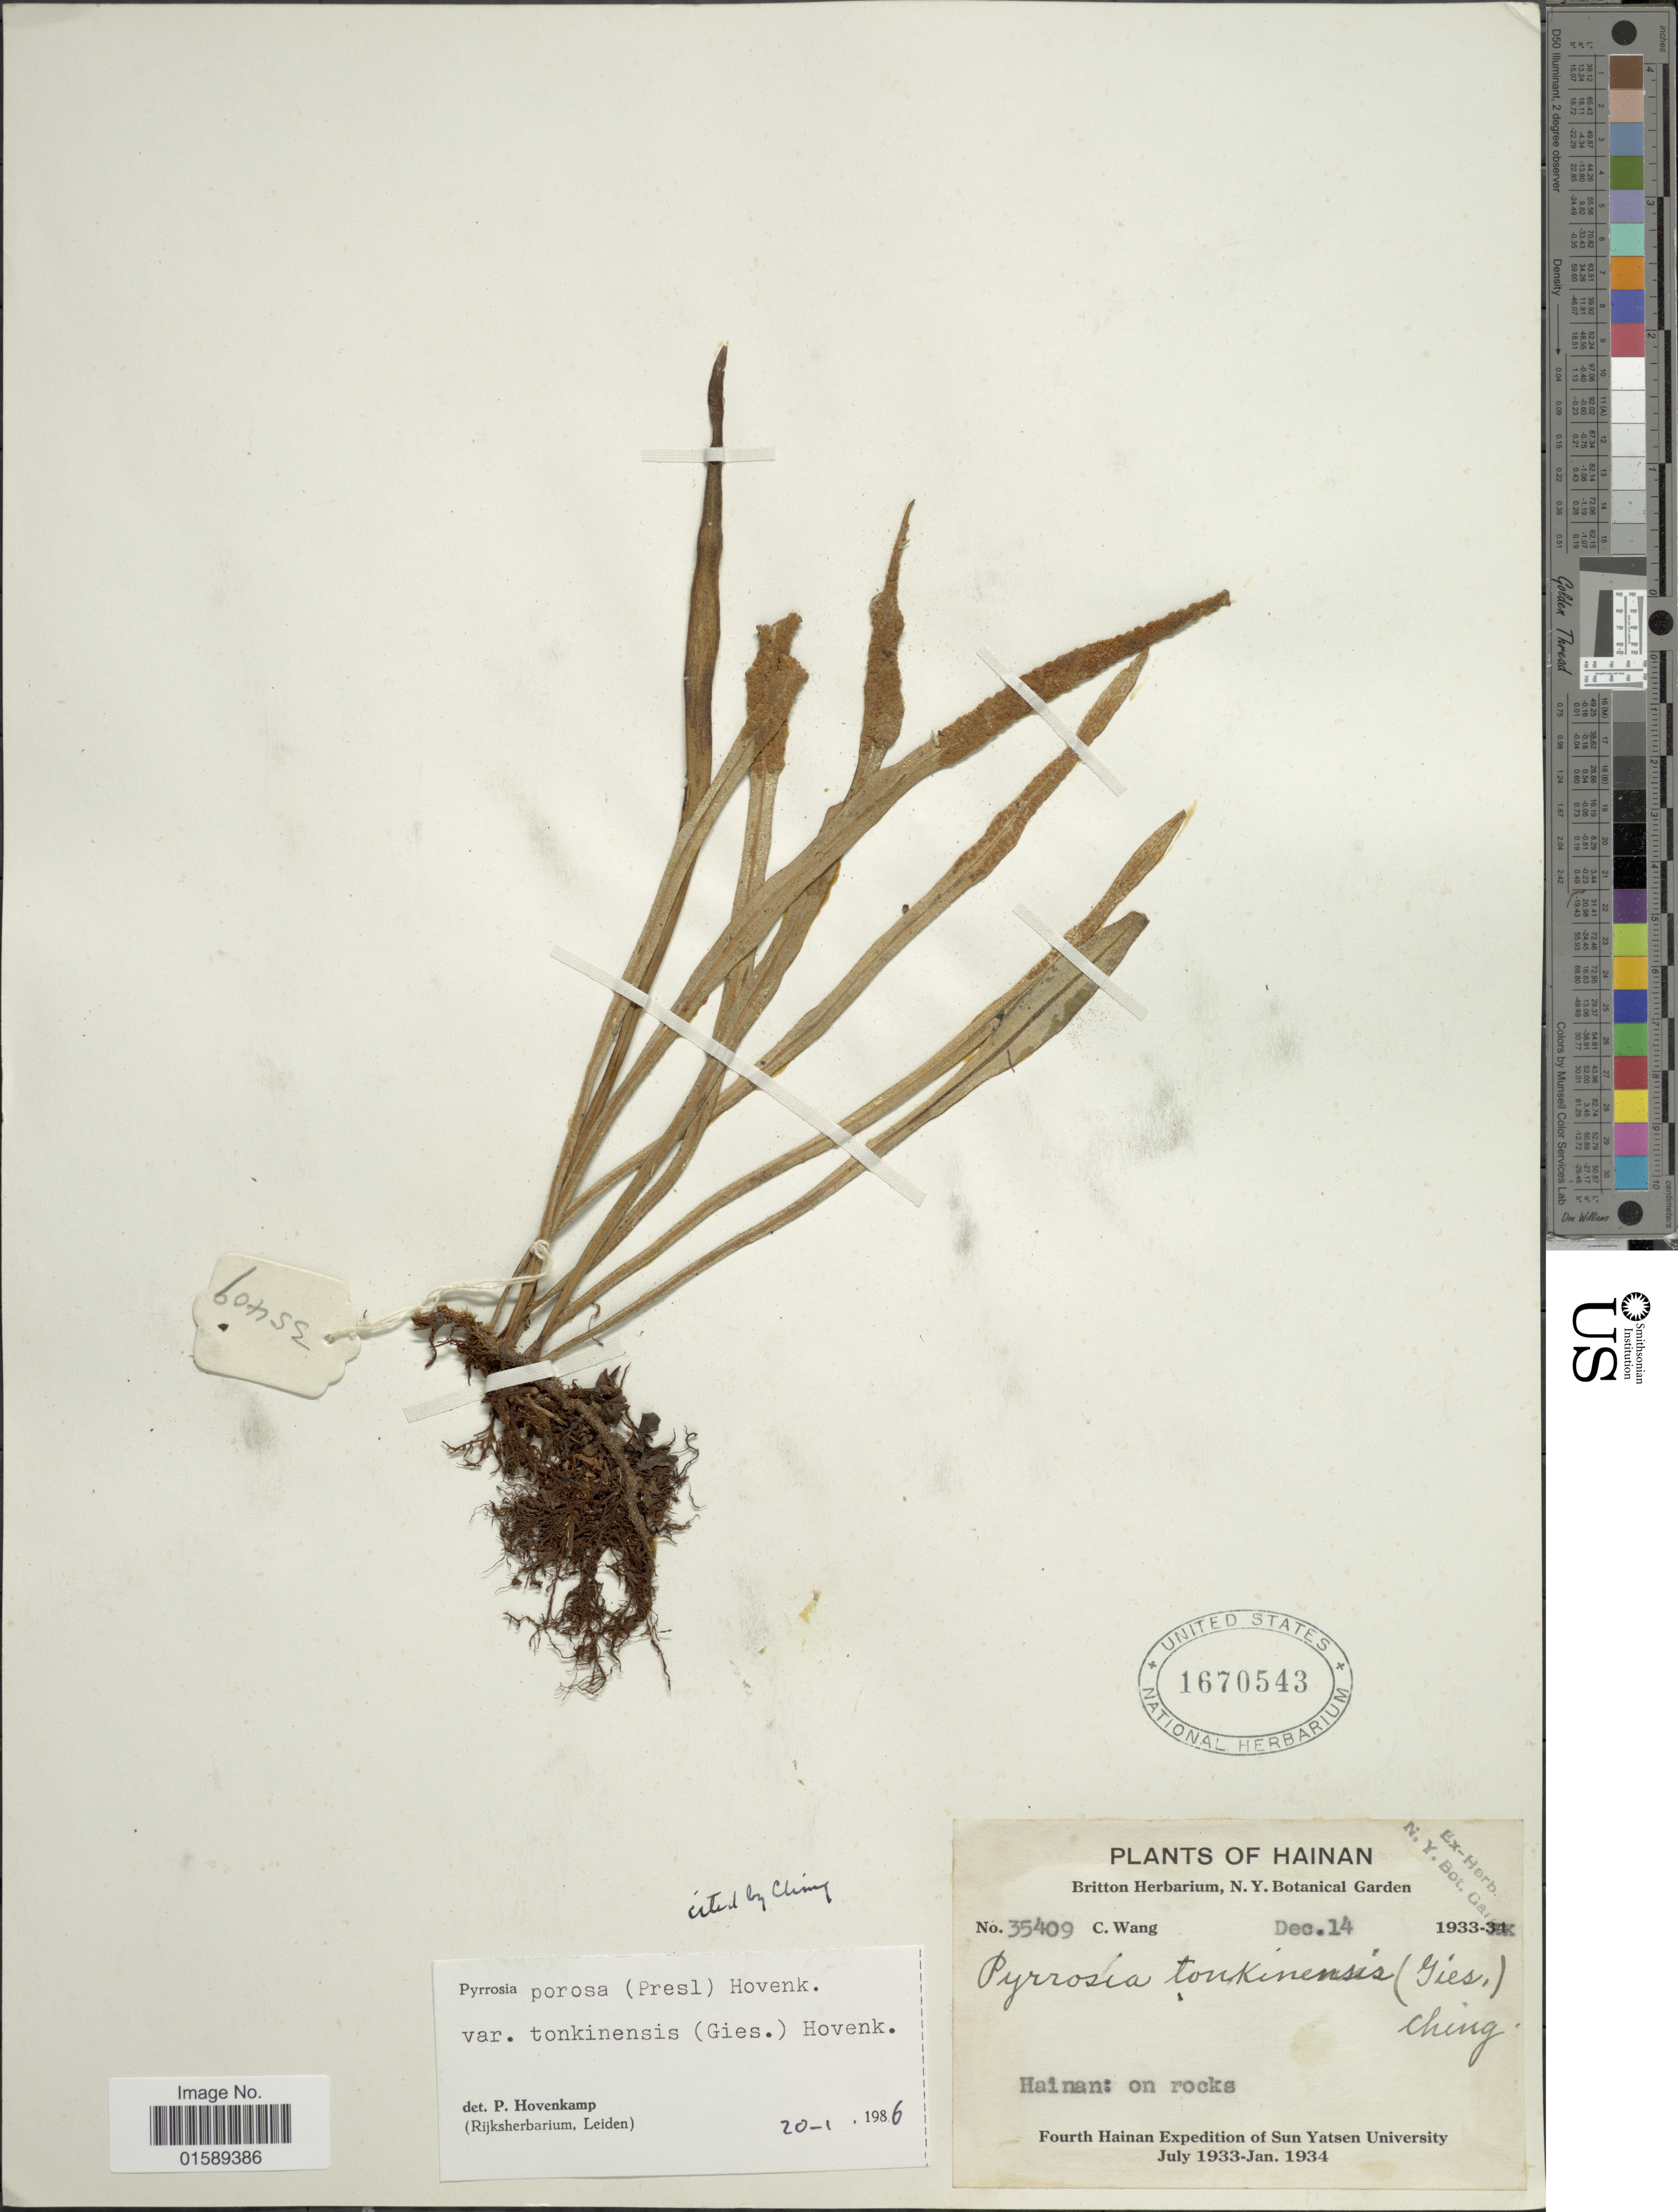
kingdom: Plantae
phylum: Tracheophyta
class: Polypodiopsida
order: Polypodiales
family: Polypodiaceae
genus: Pyrrosia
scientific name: Pyrrosia porosa var. tonkinensis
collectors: C. Wang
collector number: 35409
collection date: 1933-12-14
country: China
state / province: Hainan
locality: Hainan.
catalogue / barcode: US 1670543